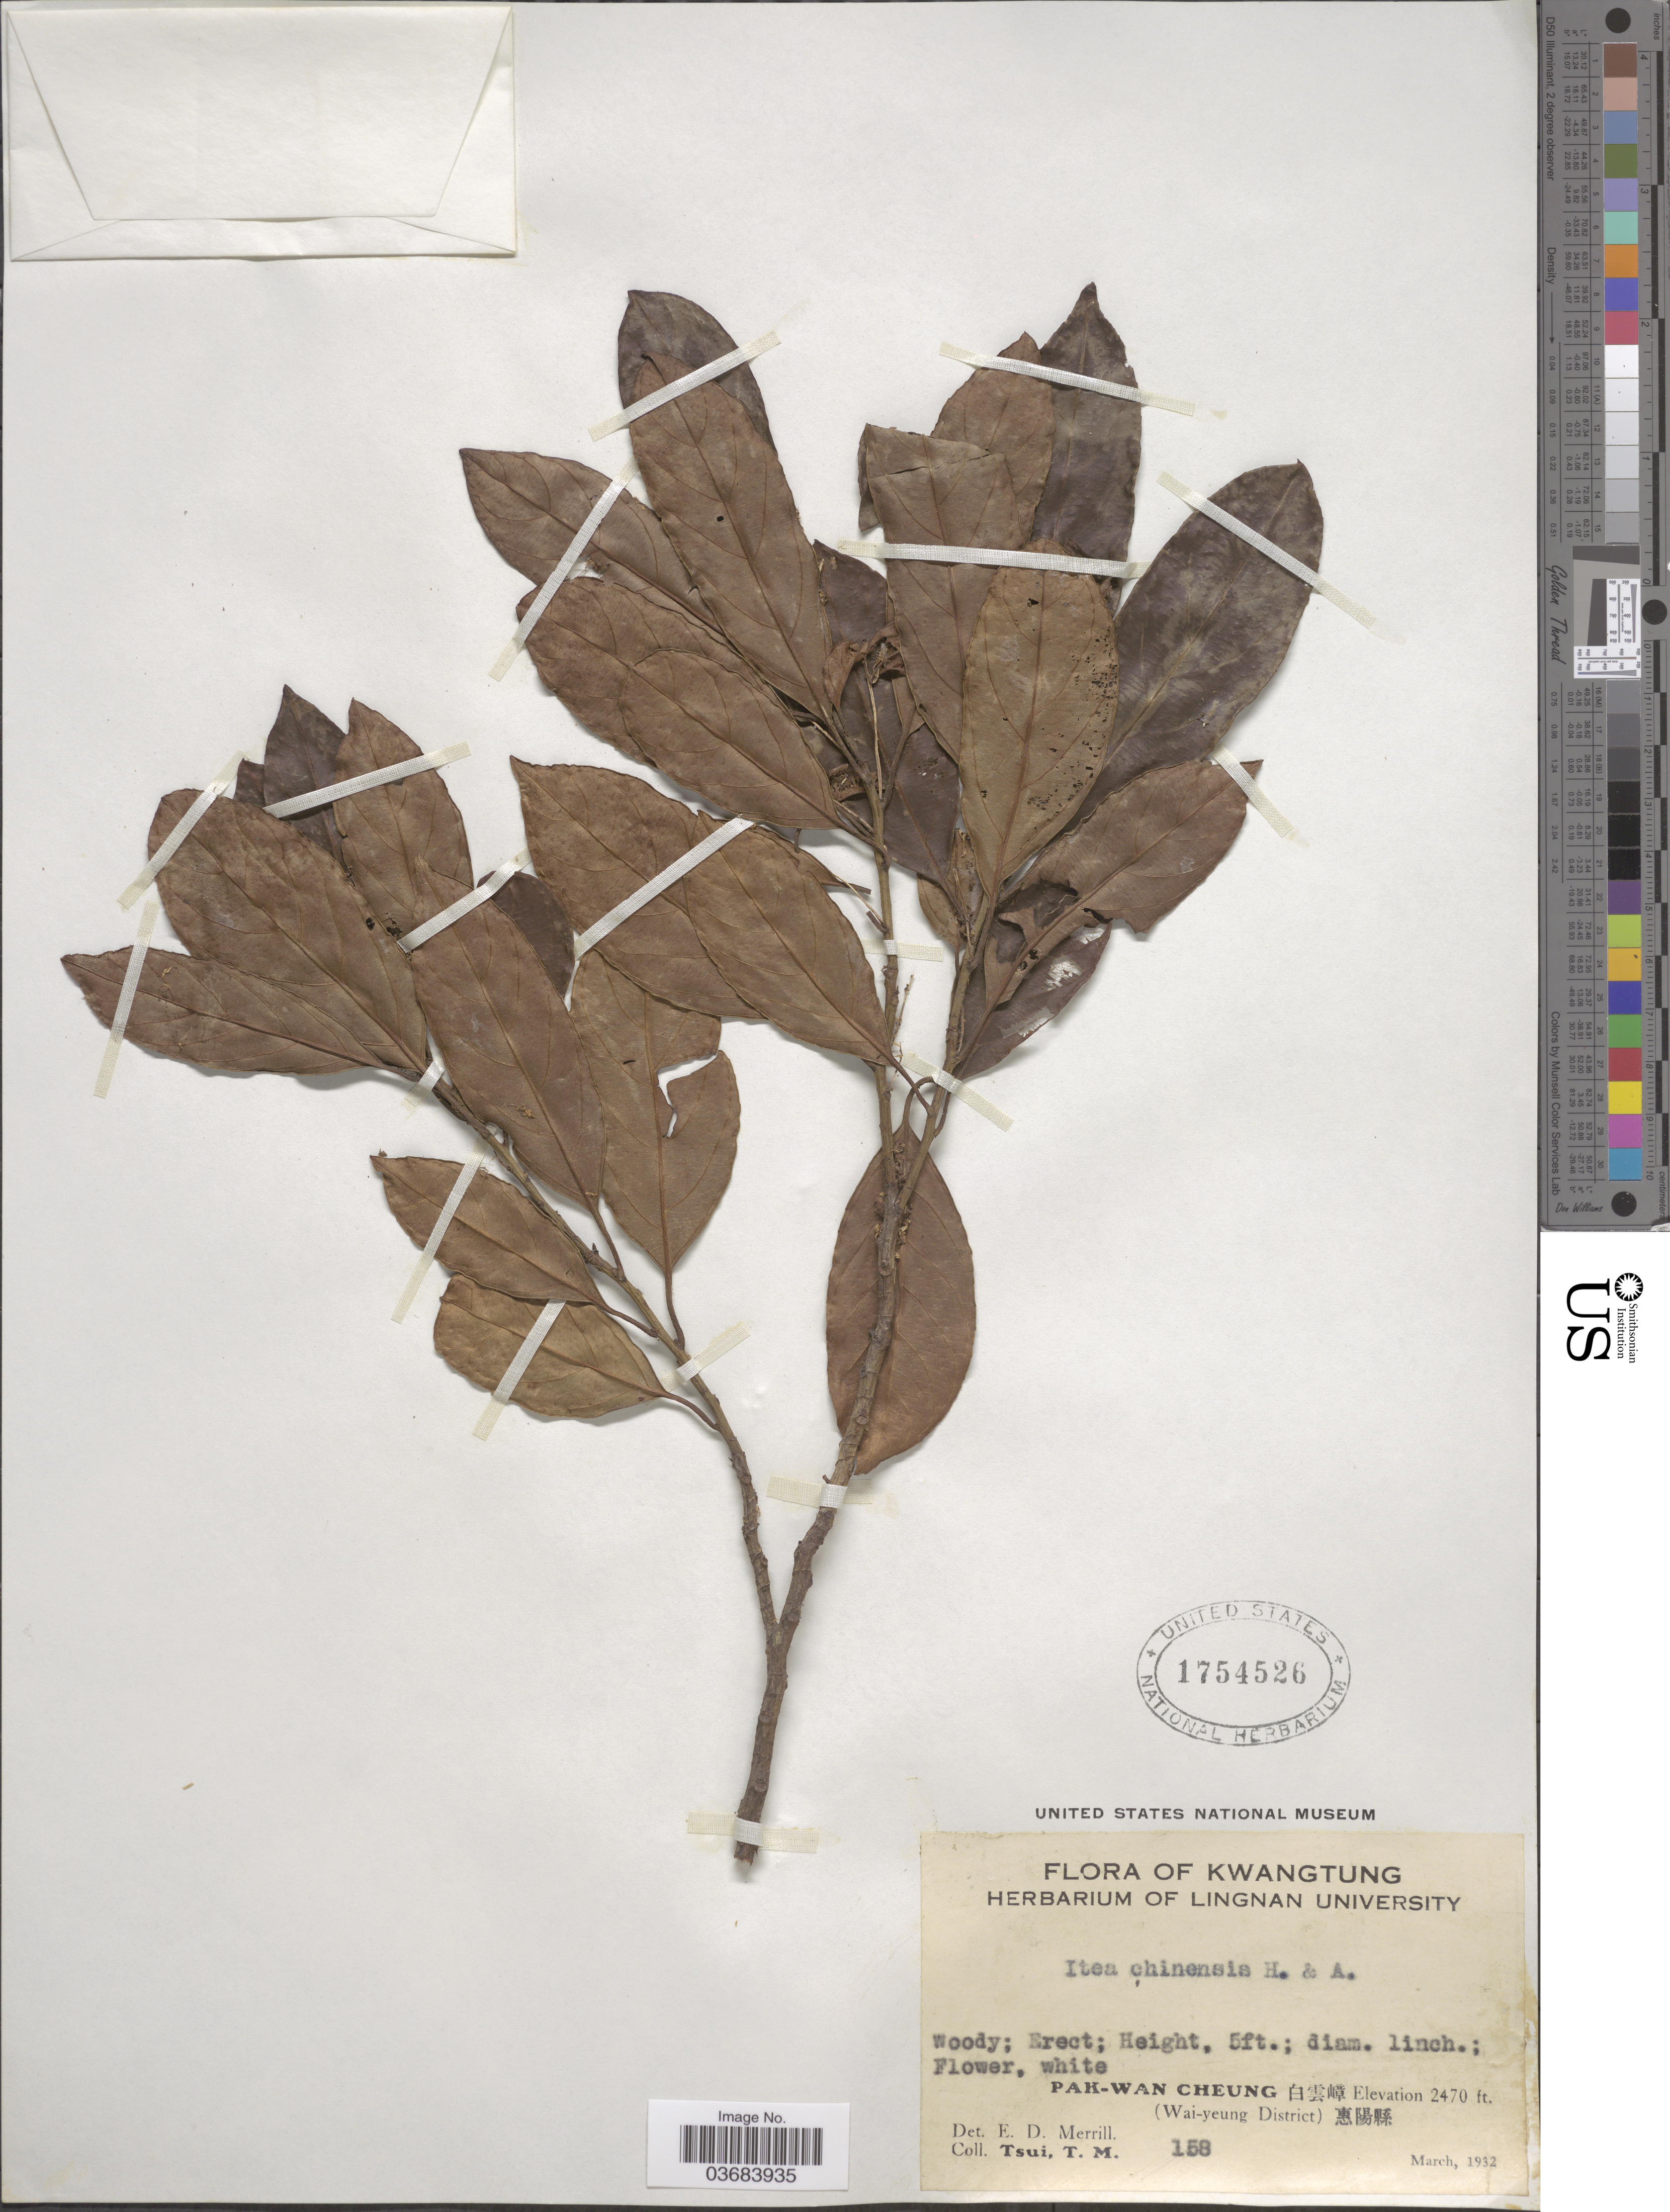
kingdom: Plantae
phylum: Tracheophyta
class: Magnoliopsida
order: Saxifragales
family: Iteaceae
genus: Itea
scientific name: Itea chinensis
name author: W. Hook. & H.J. Arn.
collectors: T. Tsui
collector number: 158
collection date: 1932-03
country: China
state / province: Guangdong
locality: Kwangtung. Pak-Wan Cheung X. (Wai-yeung District) X.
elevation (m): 753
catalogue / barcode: US 1754526